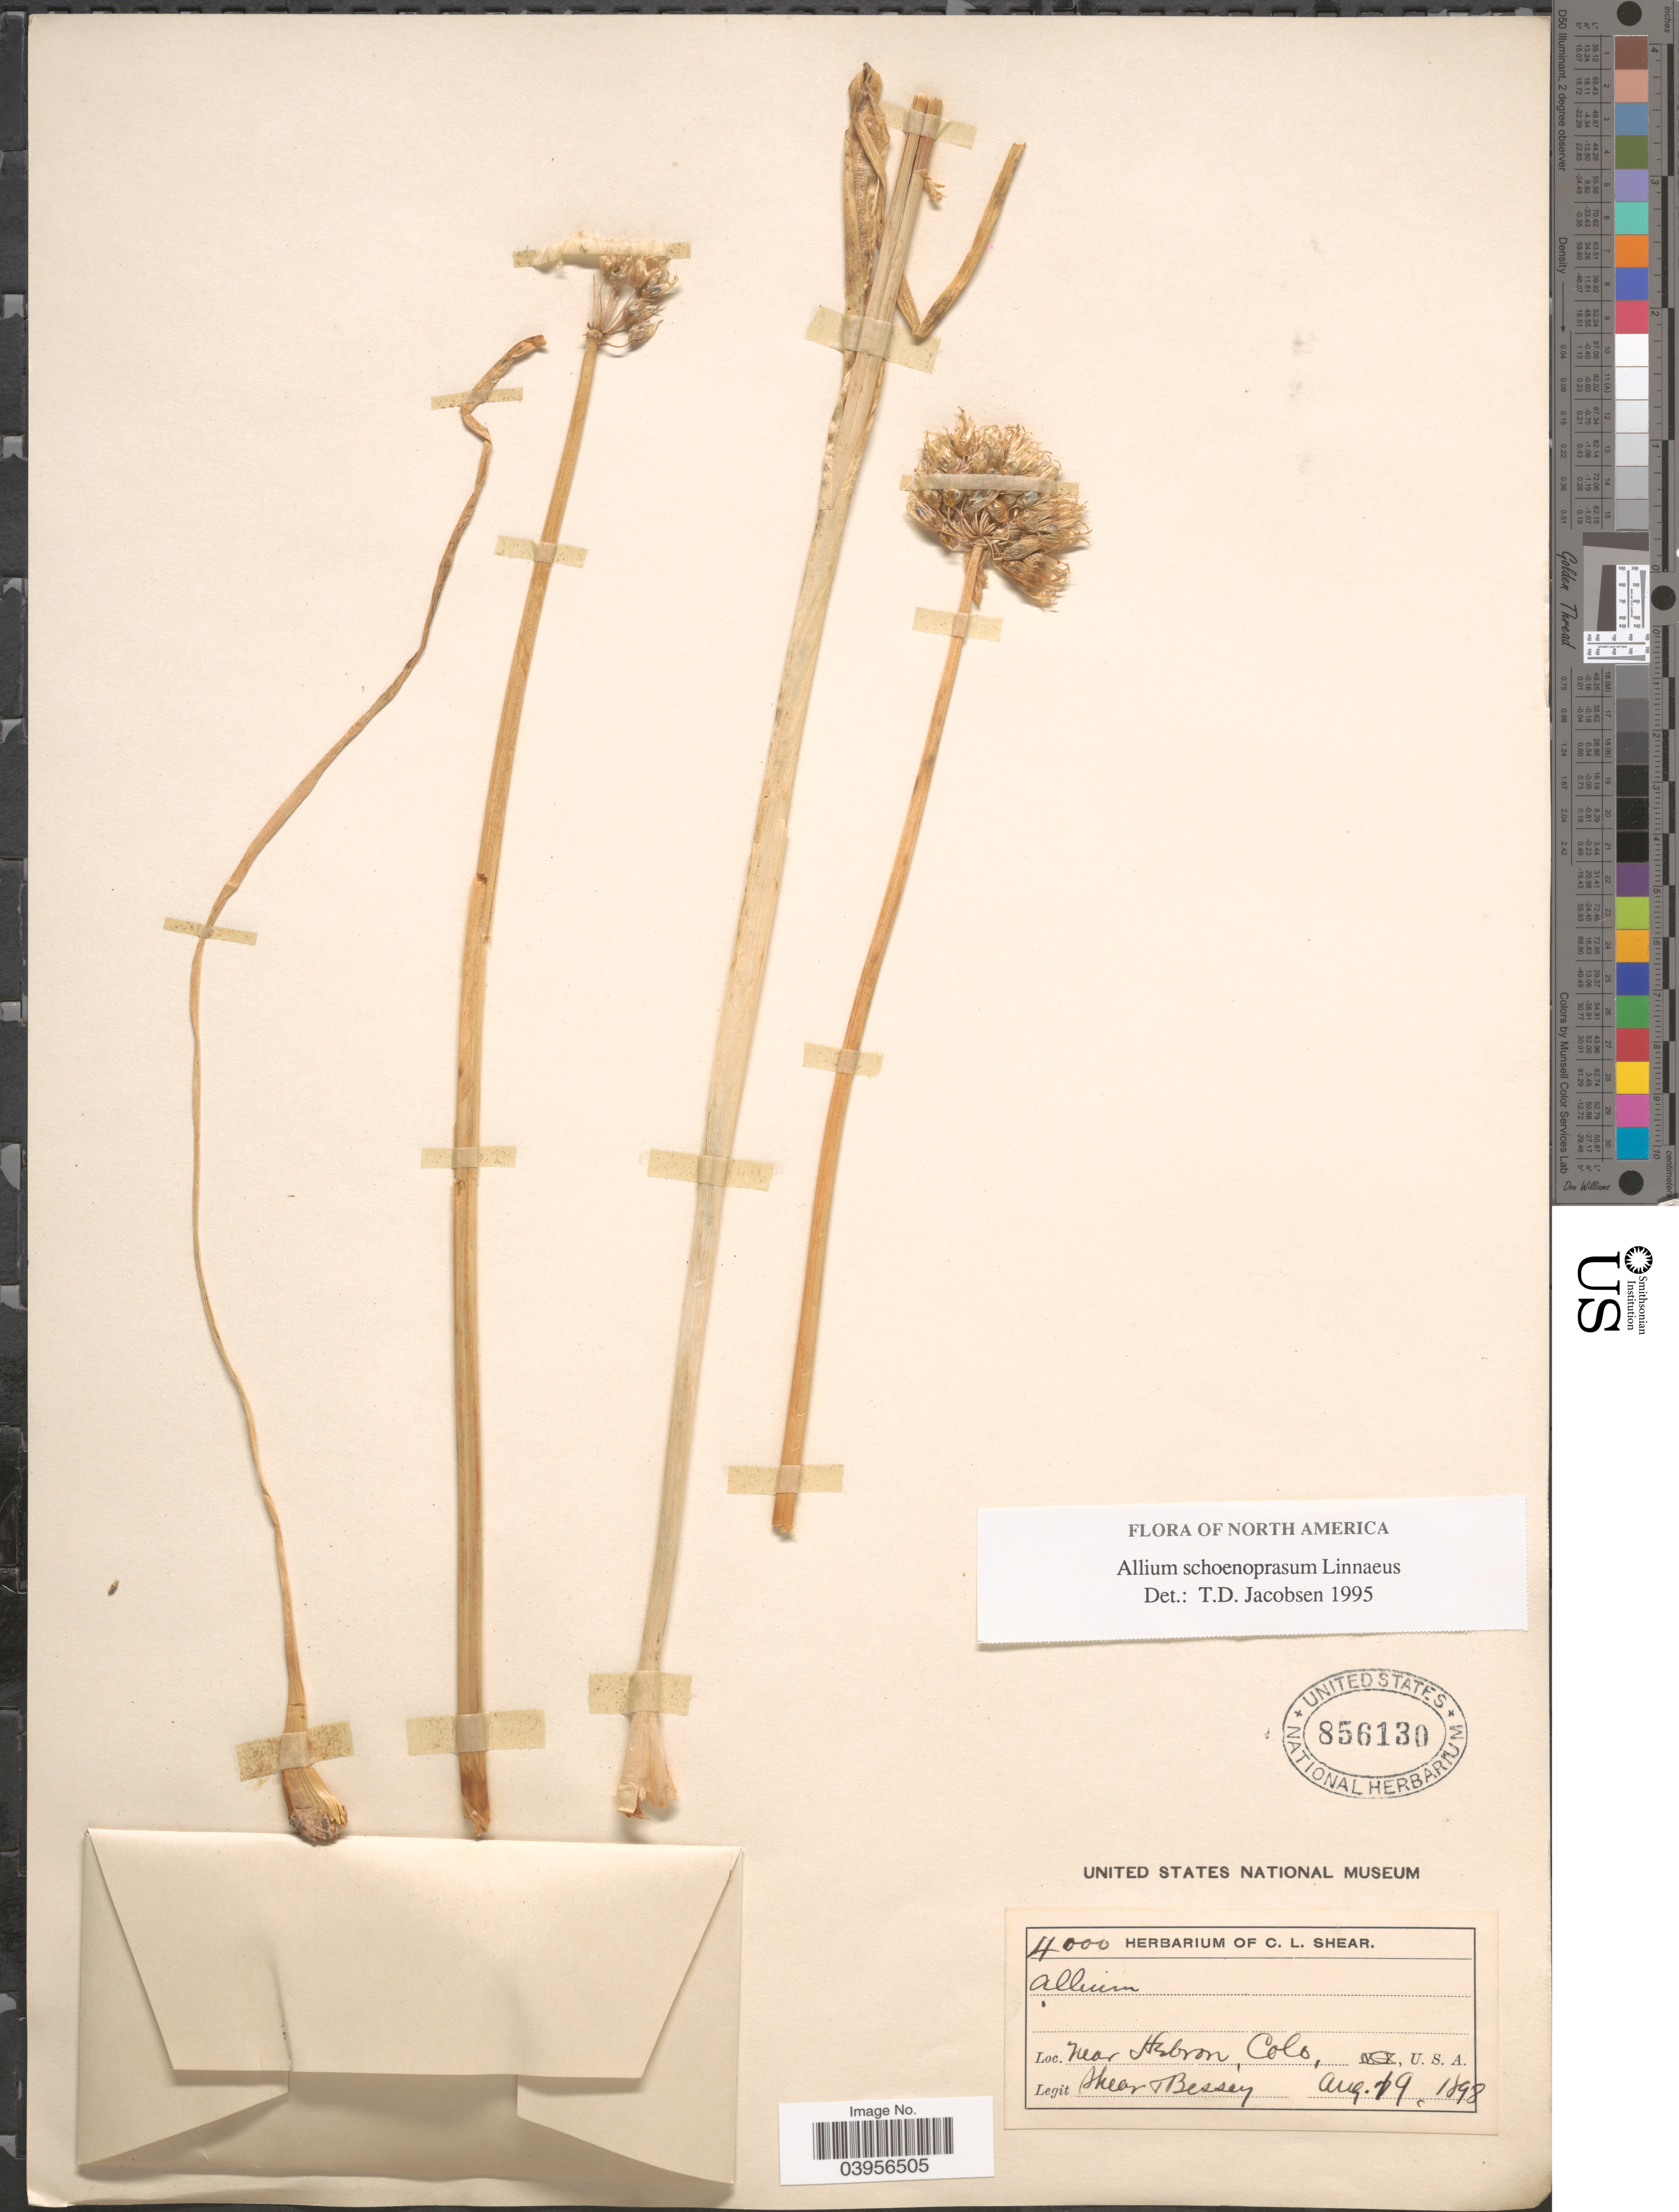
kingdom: Plantae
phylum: Tracheophyta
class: Liliopsida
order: Asparagales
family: Amaryllidaceae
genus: Allium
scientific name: Allium schoenoprasum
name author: L.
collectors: C. L. Shear & -. Bessey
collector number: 4000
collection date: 1898-08-19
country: United States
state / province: Colorado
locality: Near Hebron.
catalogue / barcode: US 856130